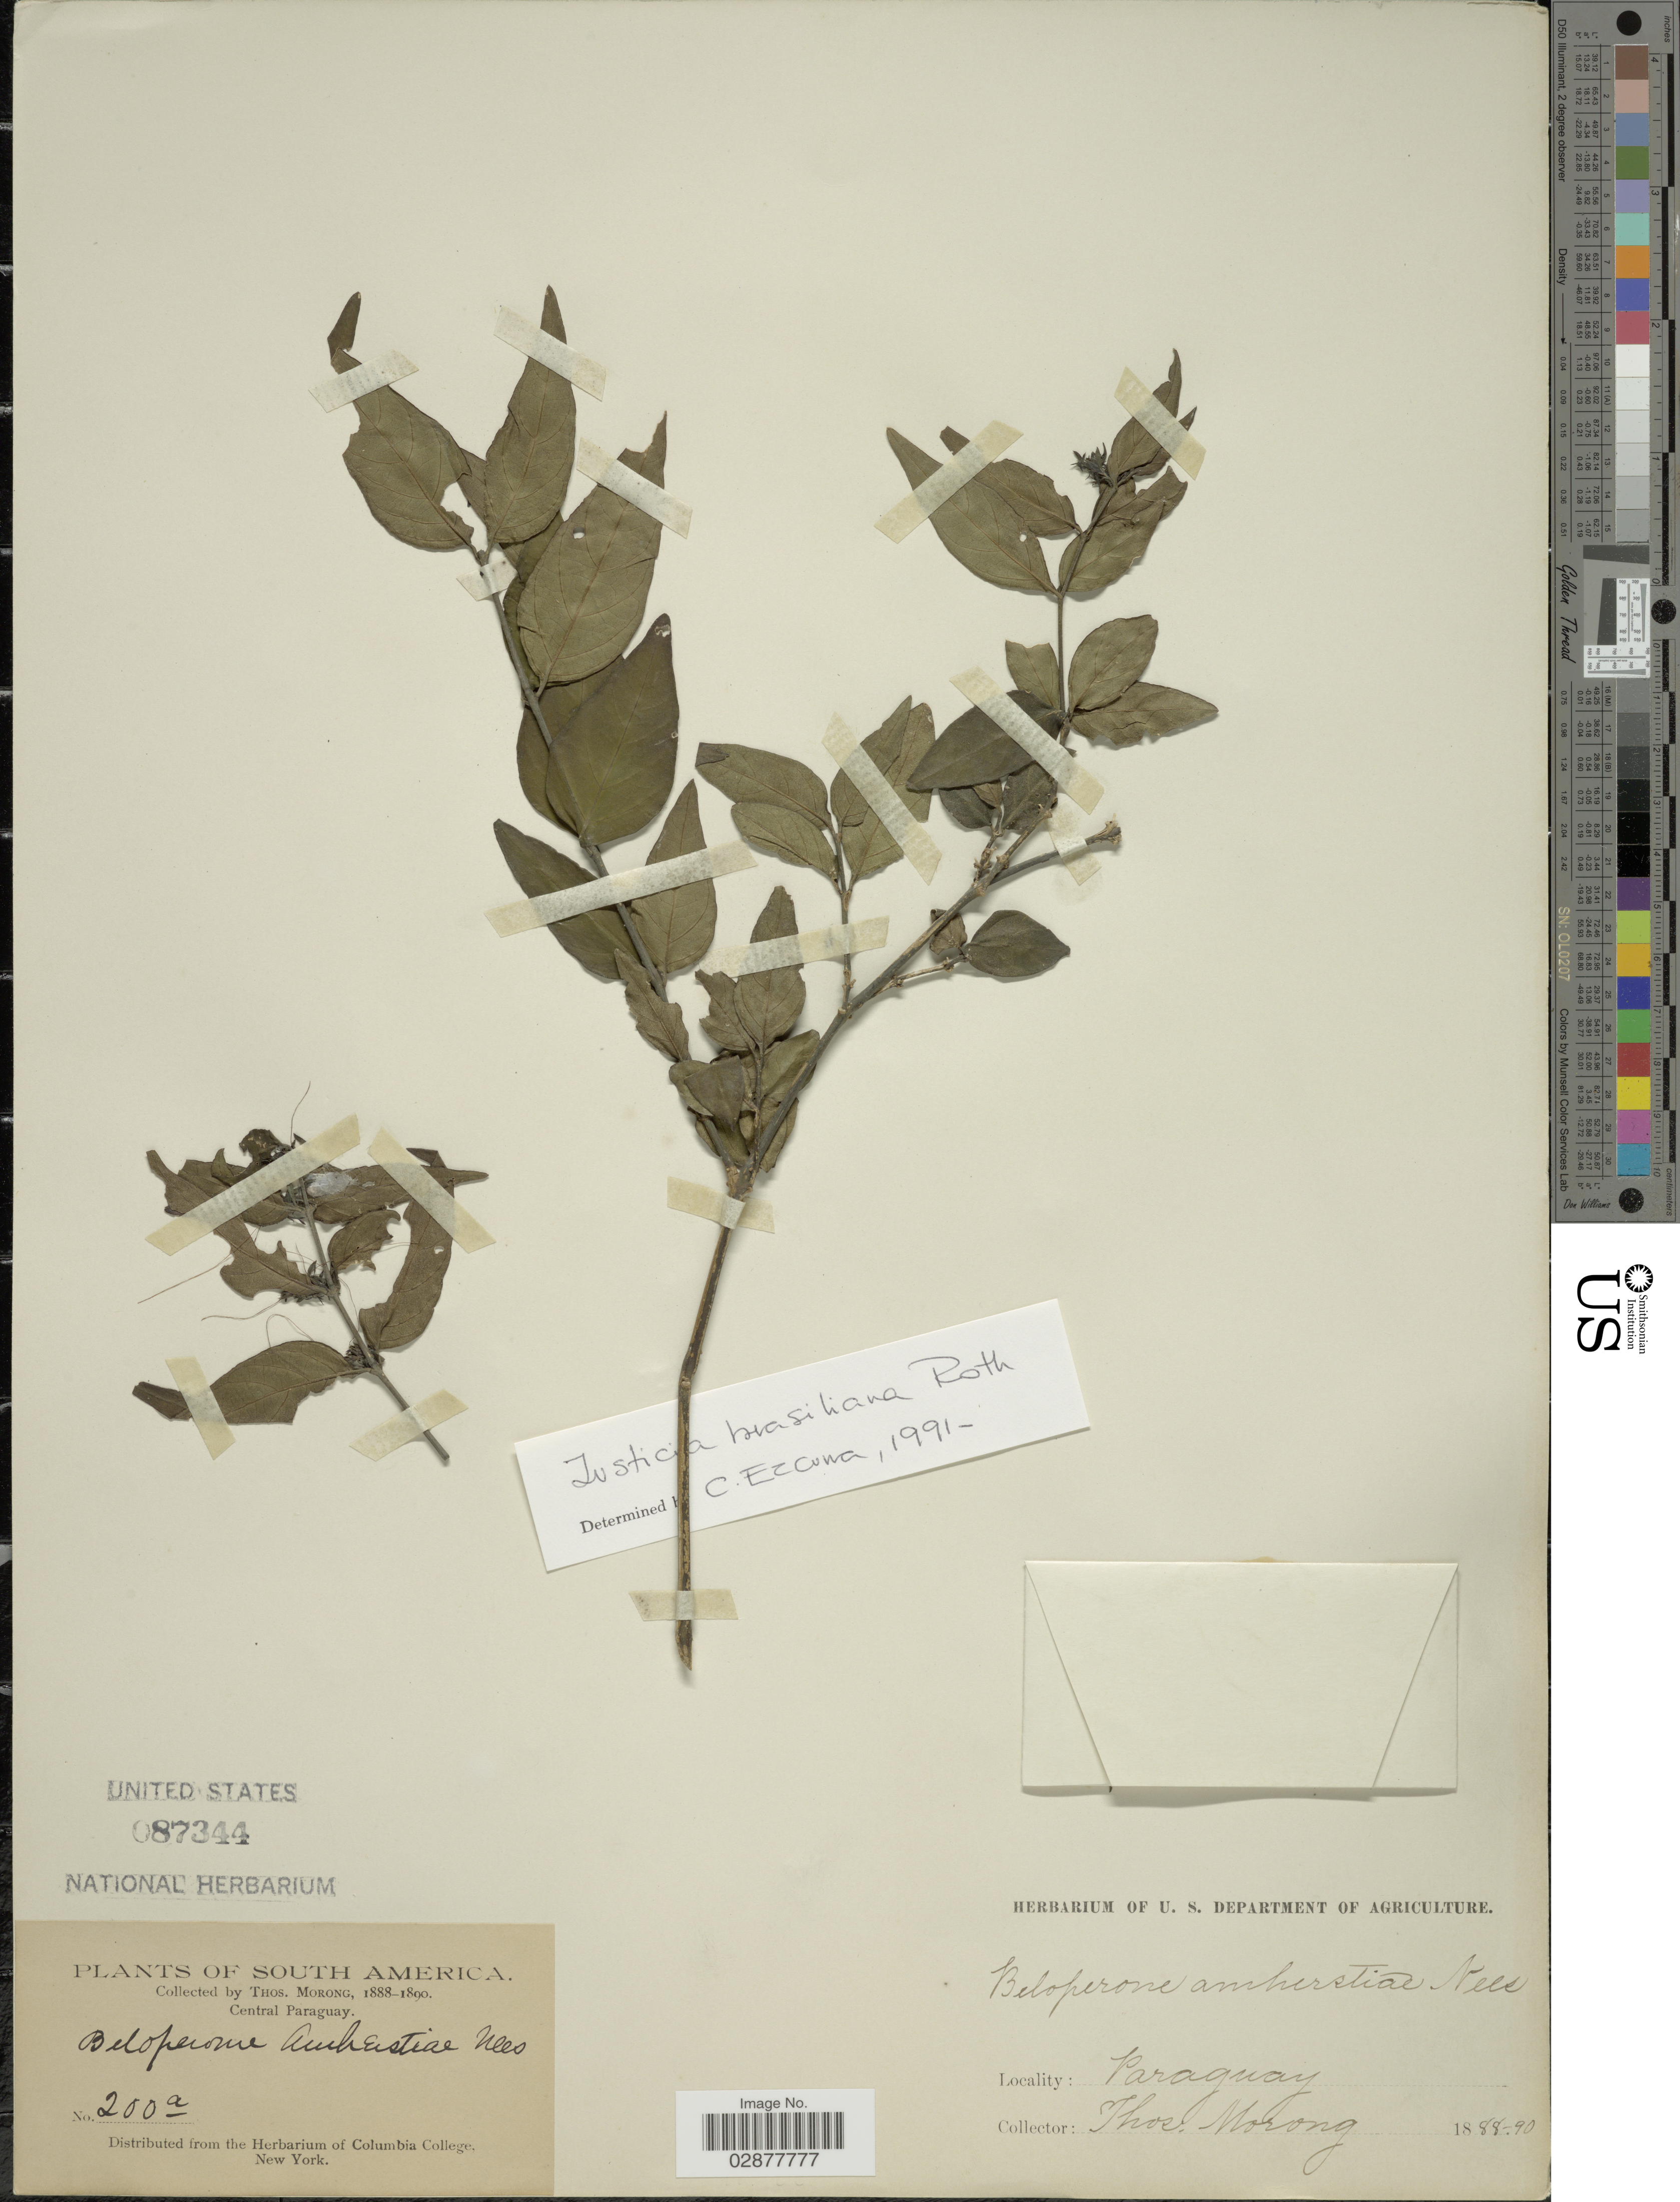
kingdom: Plantae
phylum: Tracheophyta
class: Magnoliopsida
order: Lamiales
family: Acanthaceae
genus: Justicia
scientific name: Justicia brasiliana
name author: Roth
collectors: ex herb. T. Morong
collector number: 200a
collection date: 1888/1890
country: Paraguay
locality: Central Paraguay.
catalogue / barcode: US 87344